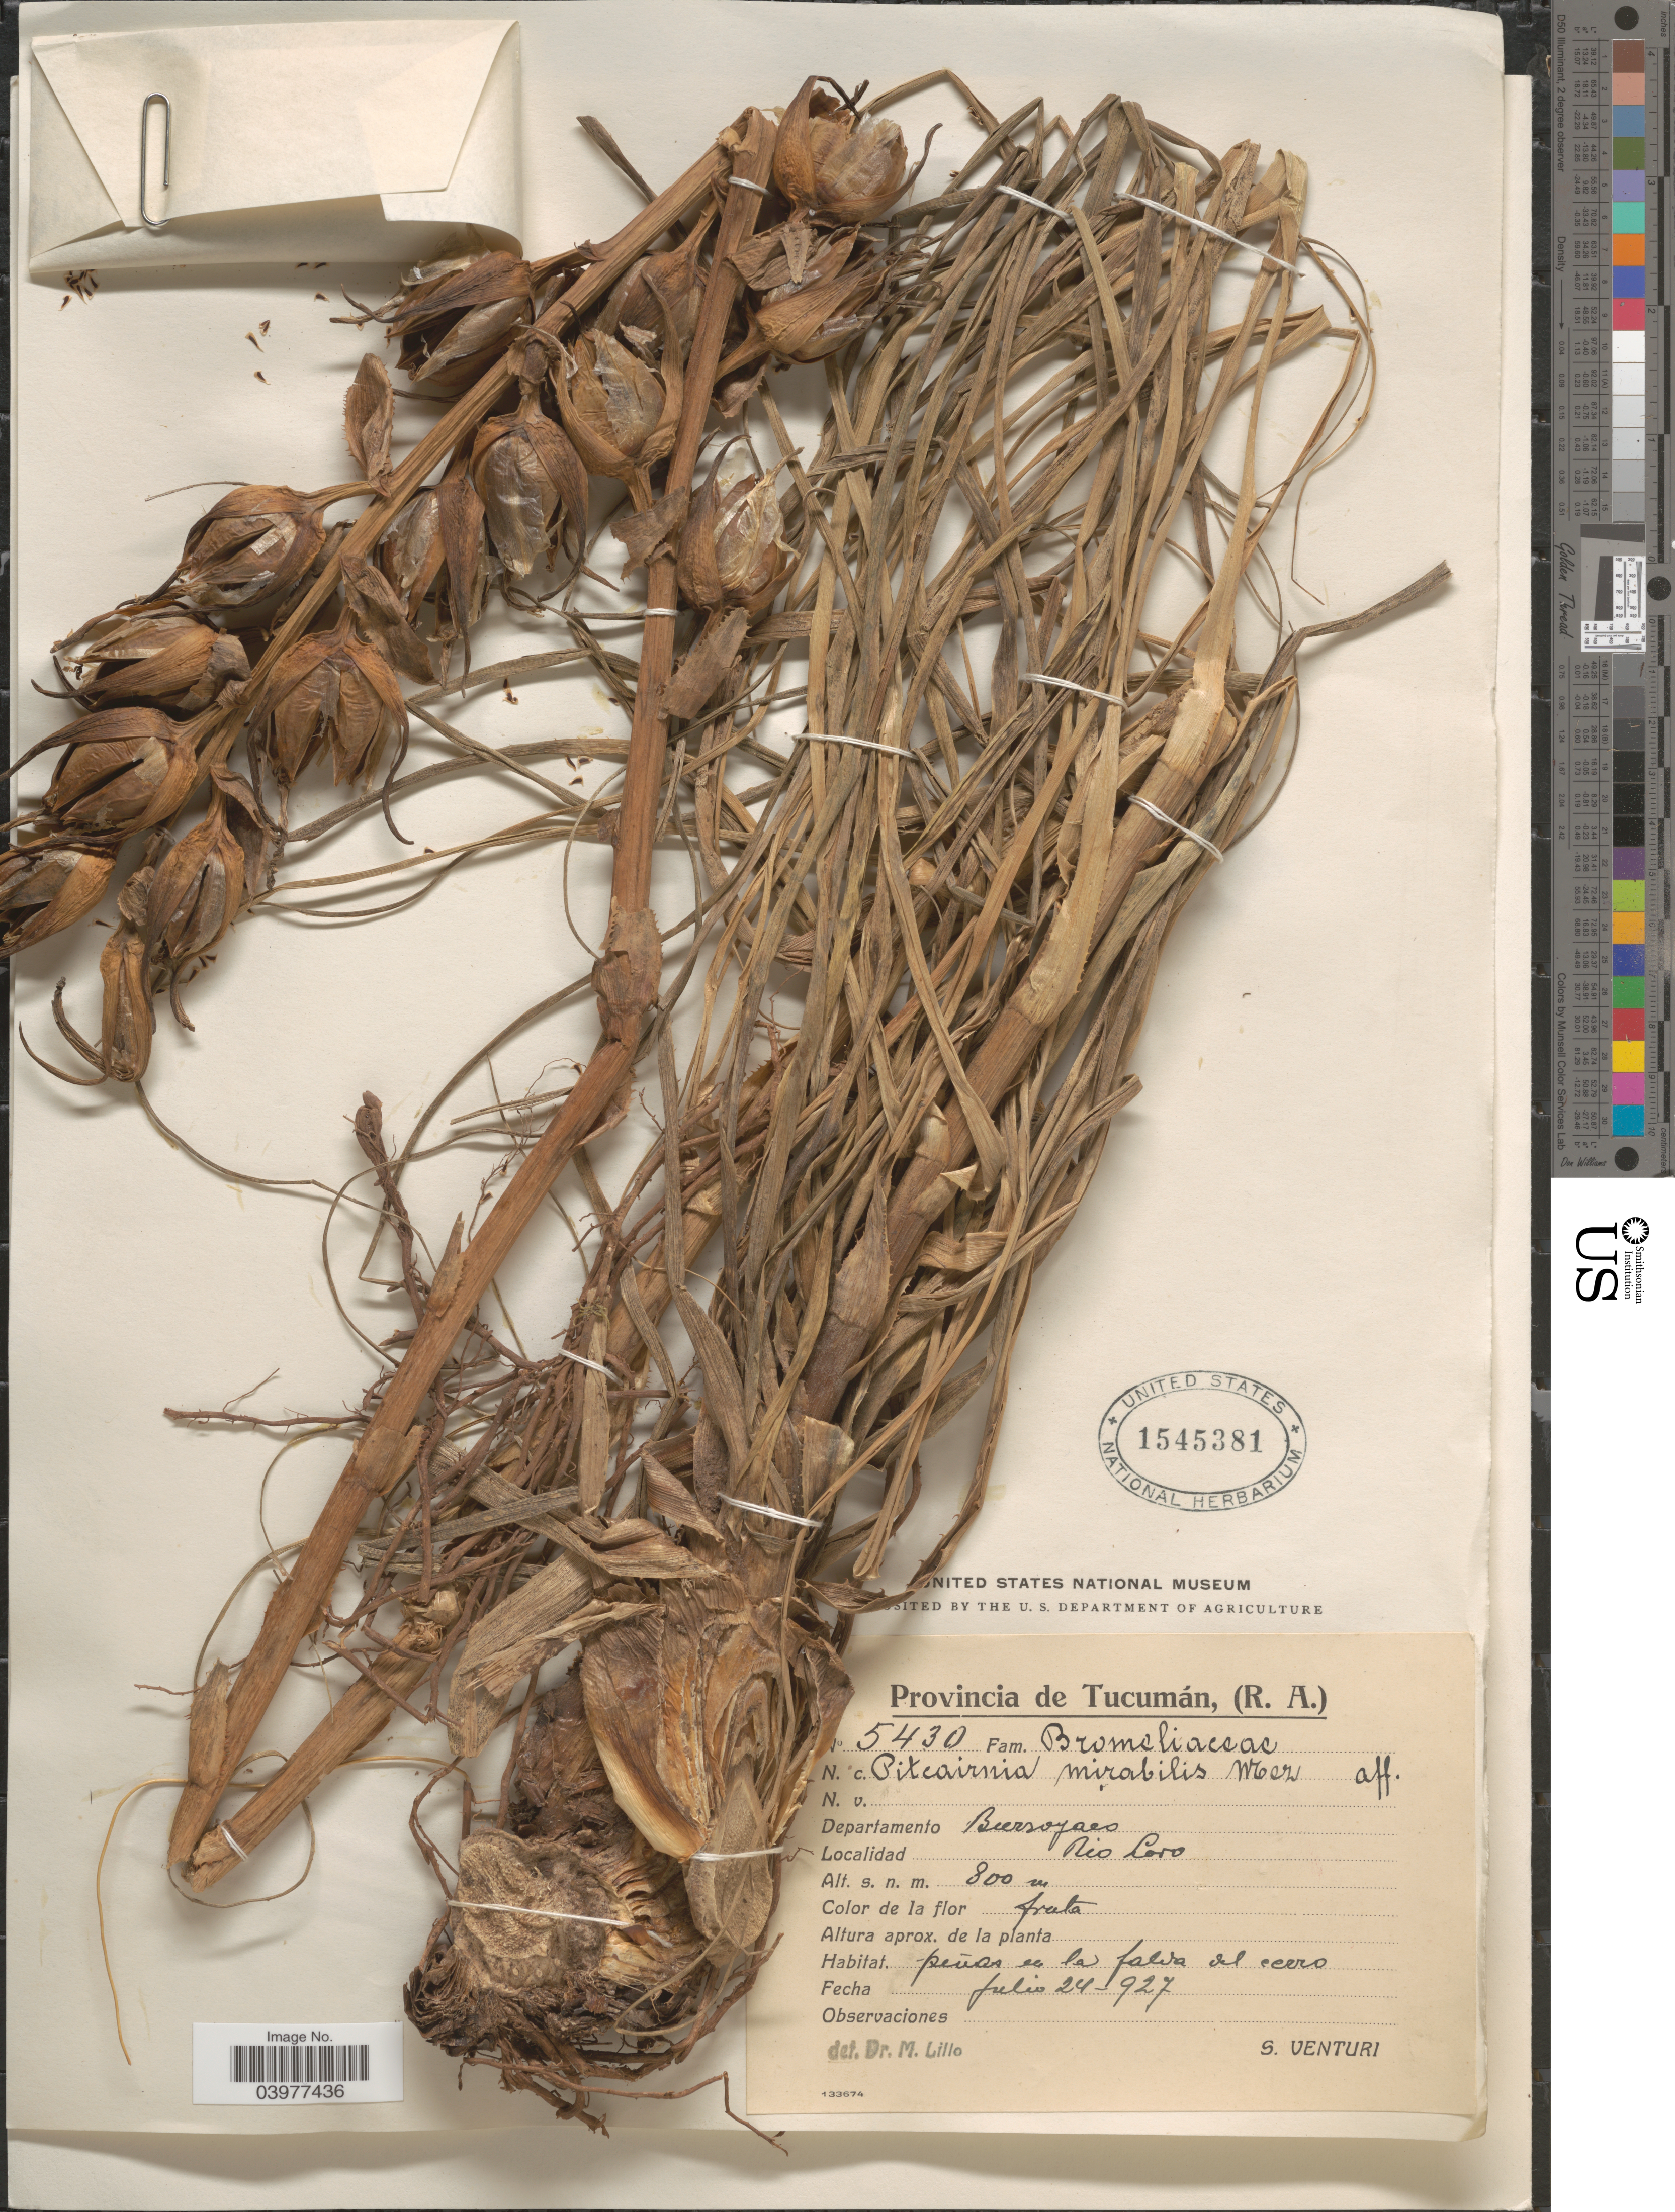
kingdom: Plantae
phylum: Tracheophyta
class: Liliopsida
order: Poales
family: Bromeliaceae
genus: Puya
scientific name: Puya mirabilis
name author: (Mez) L.B. Sm.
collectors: S. Venturi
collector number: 5430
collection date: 1927-07-24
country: Argentina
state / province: Tucuman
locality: Departamento Burrayacu. Rio Loro. Peñas en la falda del cerro.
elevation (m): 800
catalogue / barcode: US 1545381